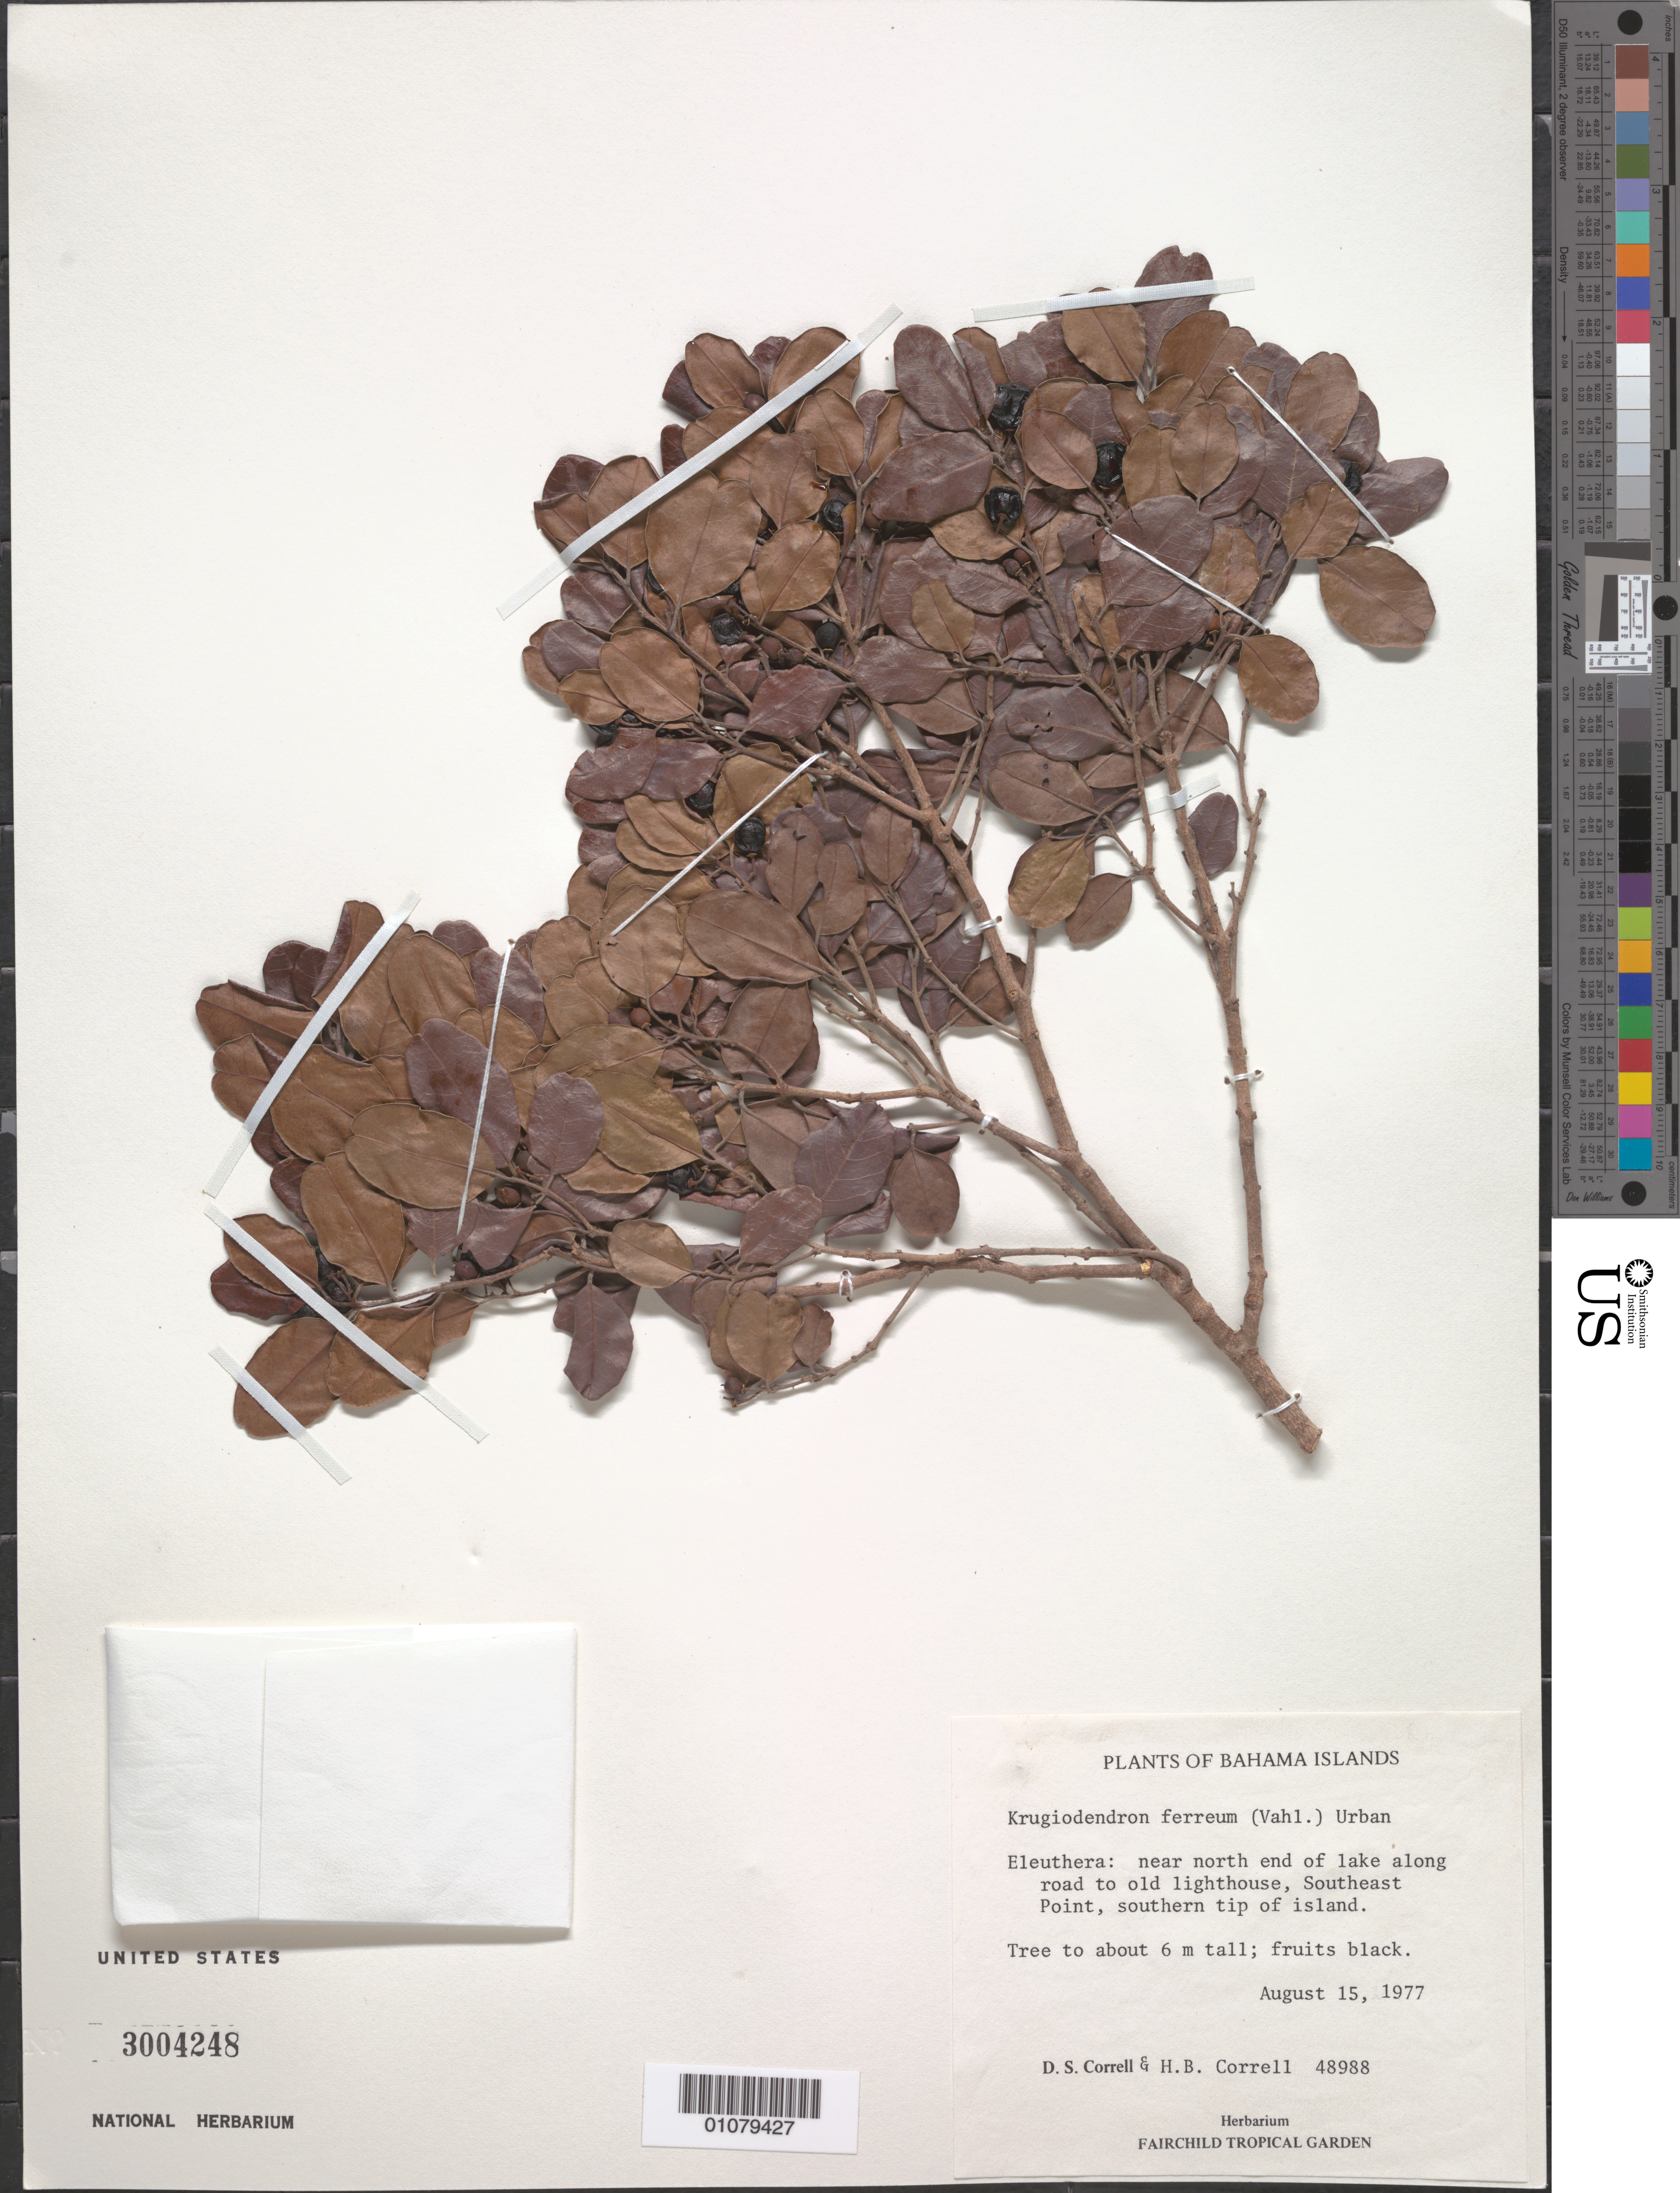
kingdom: Plantae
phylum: Tracheophyta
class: Magnoliopsida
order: Rosales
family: Rhamnaceae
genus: Krugiodendron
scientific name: Krugiodendron ferreum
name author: (Vahl) Urb.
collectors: D. S. Correll & H. Correll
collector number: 48988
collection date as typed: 15 Aug 1977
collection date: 1977-08-15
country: Bahamas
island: Eleuthera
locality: Eleuthera: near N end of lake along road to old lighthouse, SE Point, southern tip of the island.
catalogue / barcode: US 3004248